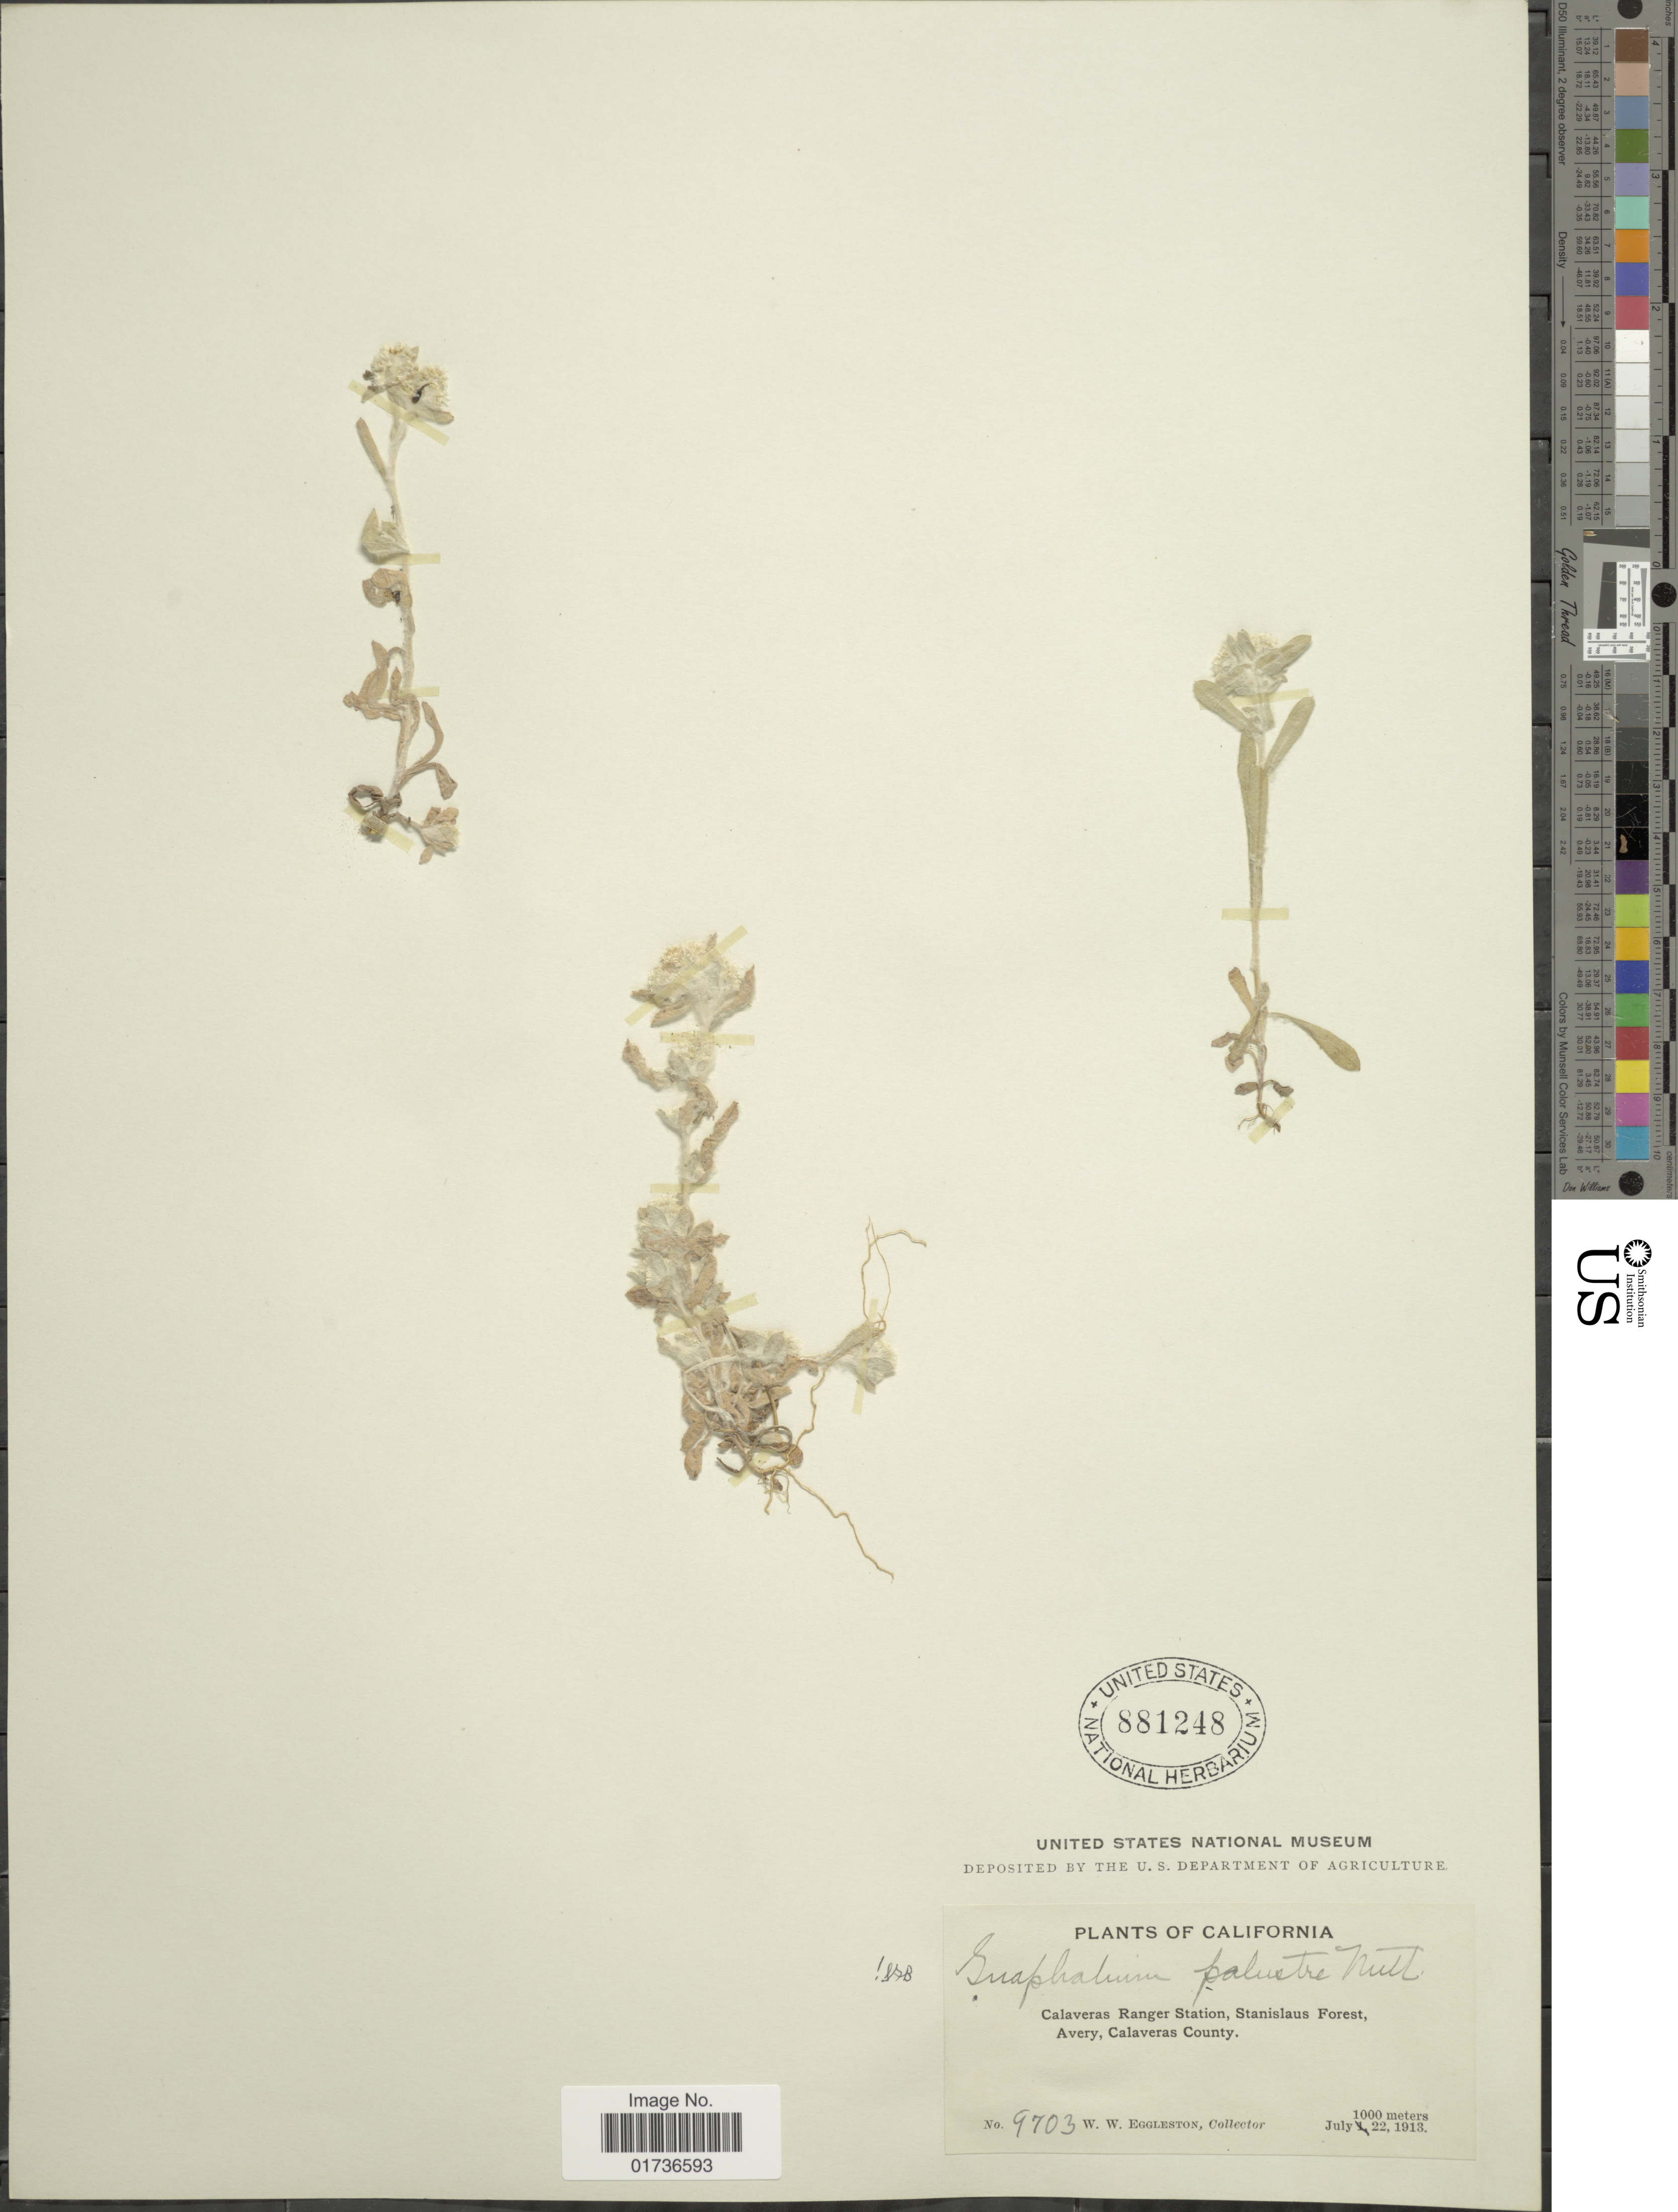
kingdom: Plantae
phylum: Tracheophyta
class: Magnoliopsida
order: Asterales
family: Asteraceae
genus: Gnaphalium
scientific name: Gnaphalium palustre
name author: Nutt.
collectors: W. W. Eggleston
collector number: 9703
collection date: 1913-07-22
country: United States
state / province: California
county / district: Calaveras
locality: Calaveras Ranger Station, Stanislaus Forest, Avery, Calaveras County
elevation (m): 1000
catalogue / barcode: US 881248